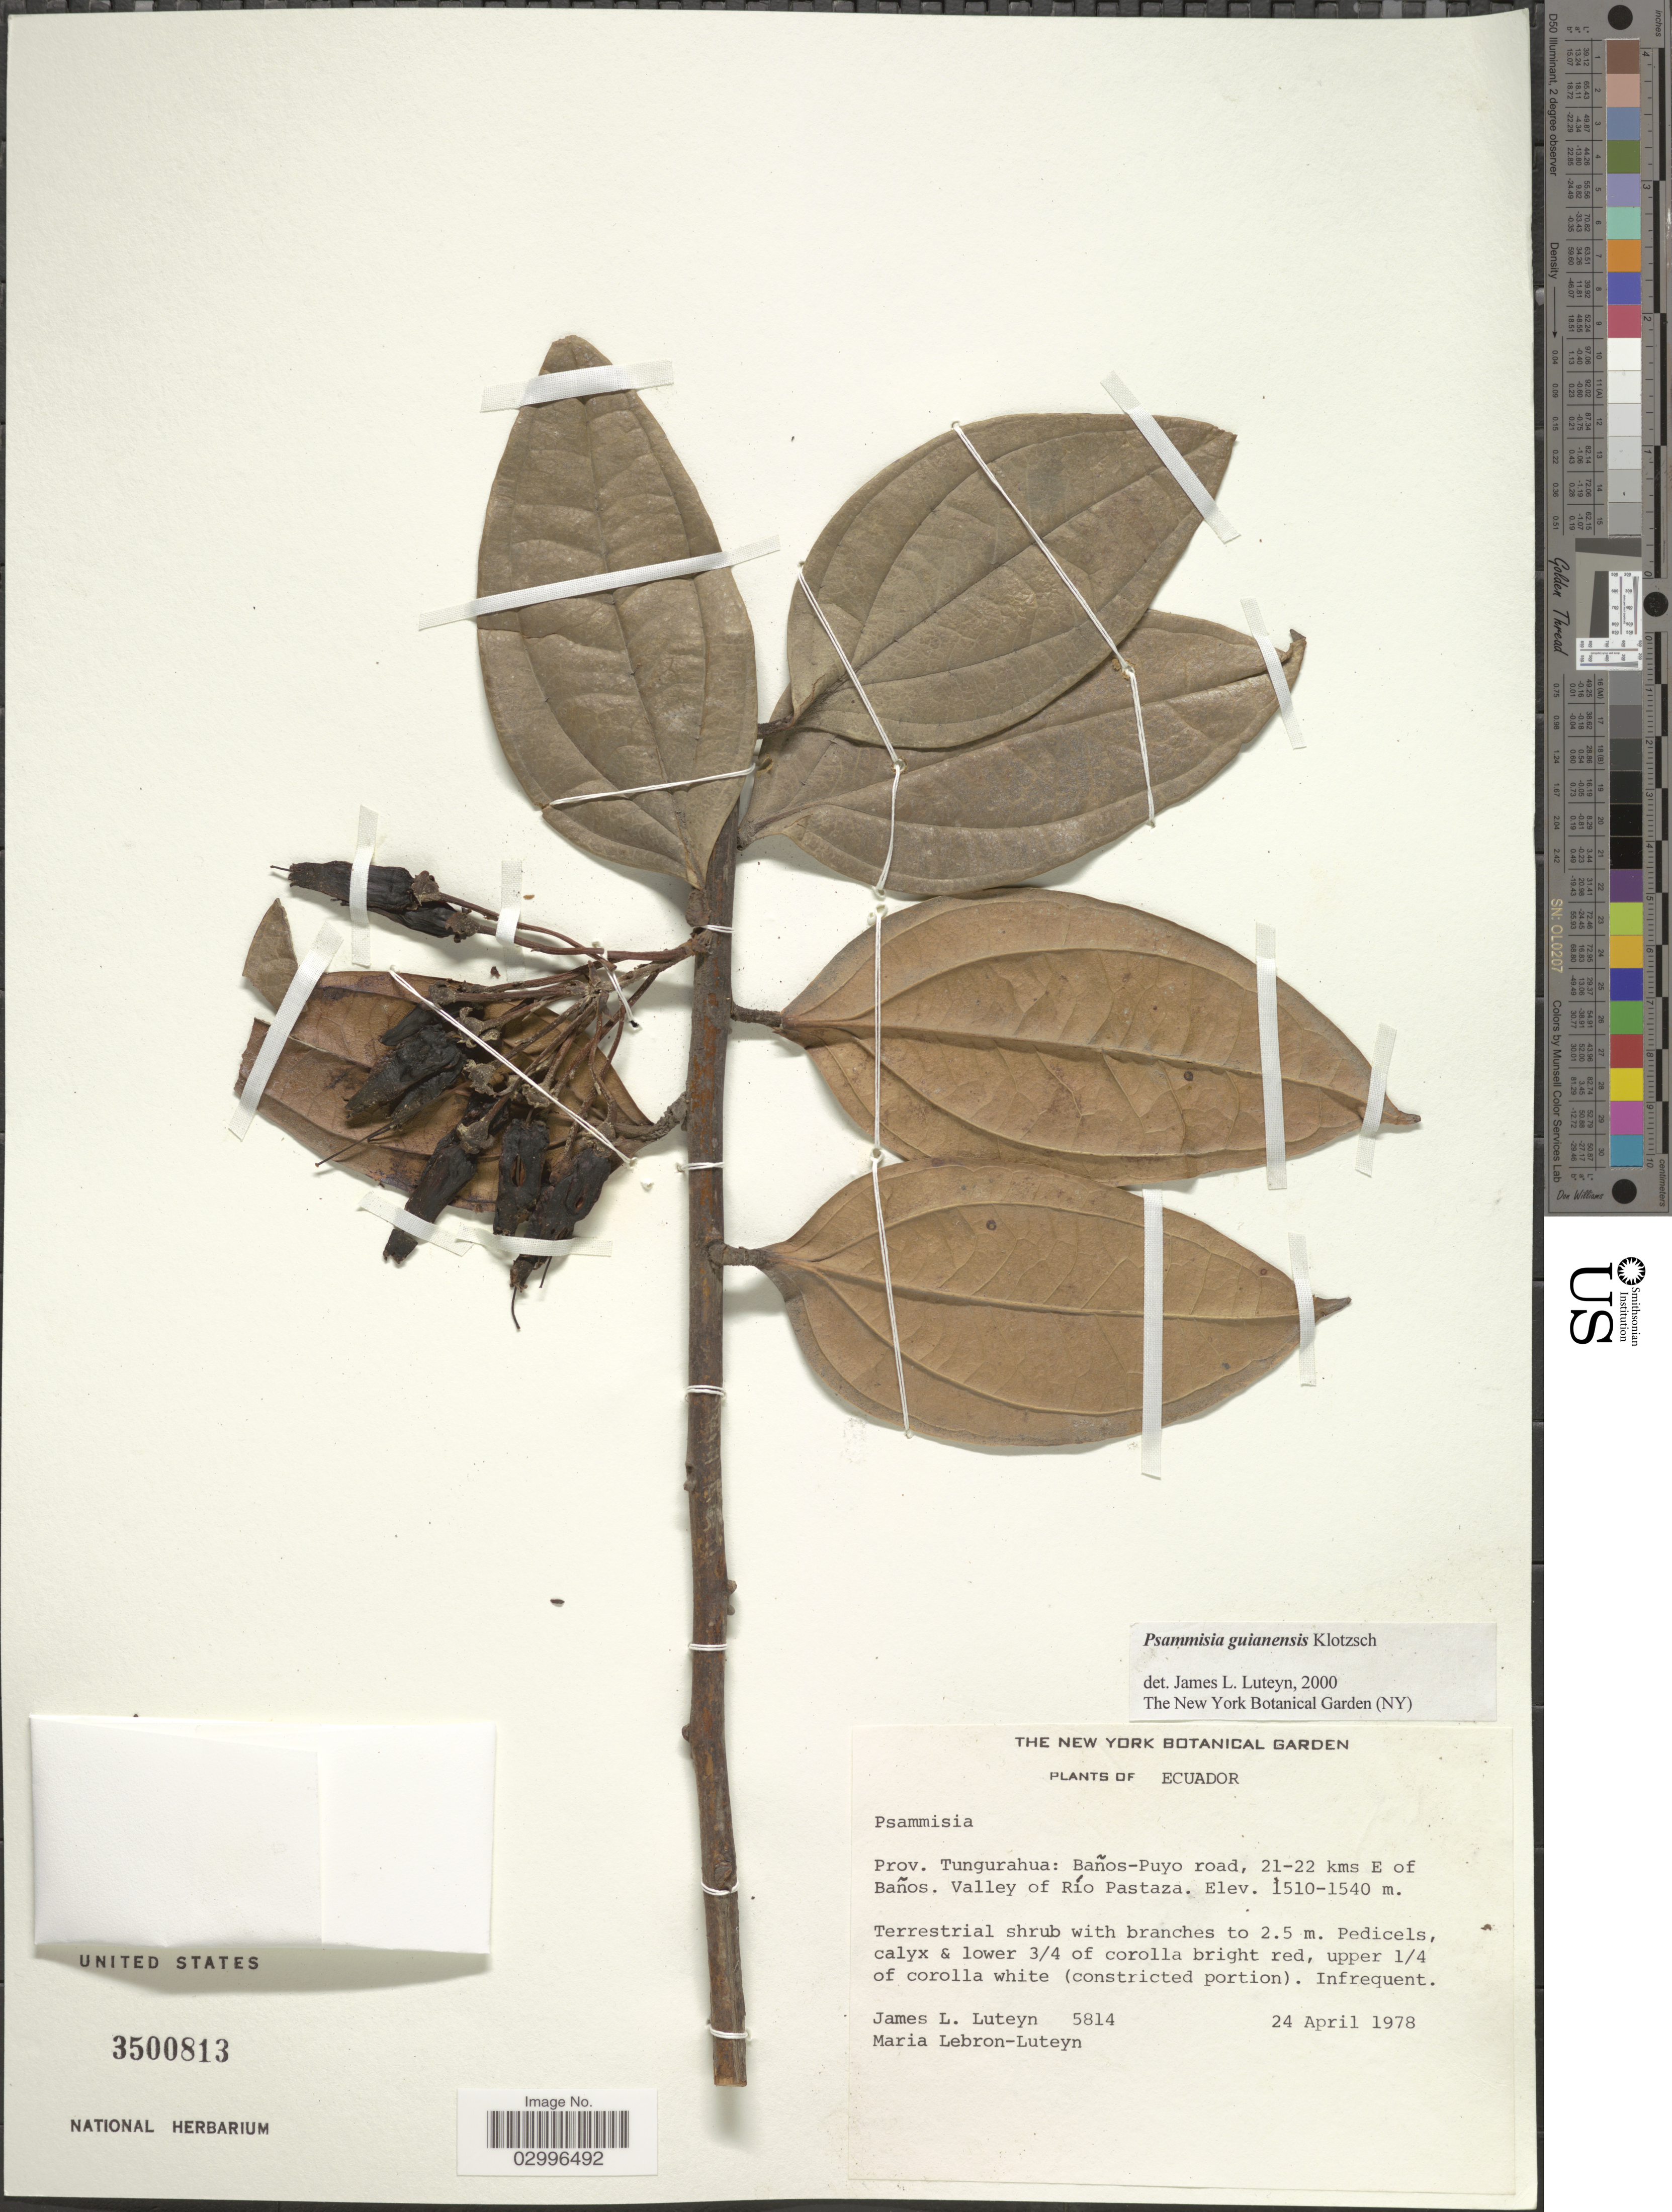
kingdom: Plantae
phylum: Tracheophyta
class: Magnoliopsida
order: Ericales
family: Ericaceae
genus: Psammisia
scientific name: Psammisia guianensis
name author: Klotzsch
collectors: J. L. Luteyn & M. L. Lebrón-Luteyn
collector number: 5814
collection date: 1978-04-24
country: Ecuador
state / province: Tungurahua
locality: Baños-Puyo road, 21-22 kms E of Baños. Valley of Río Pastaza.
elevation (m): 1510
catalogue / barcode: US 3500813